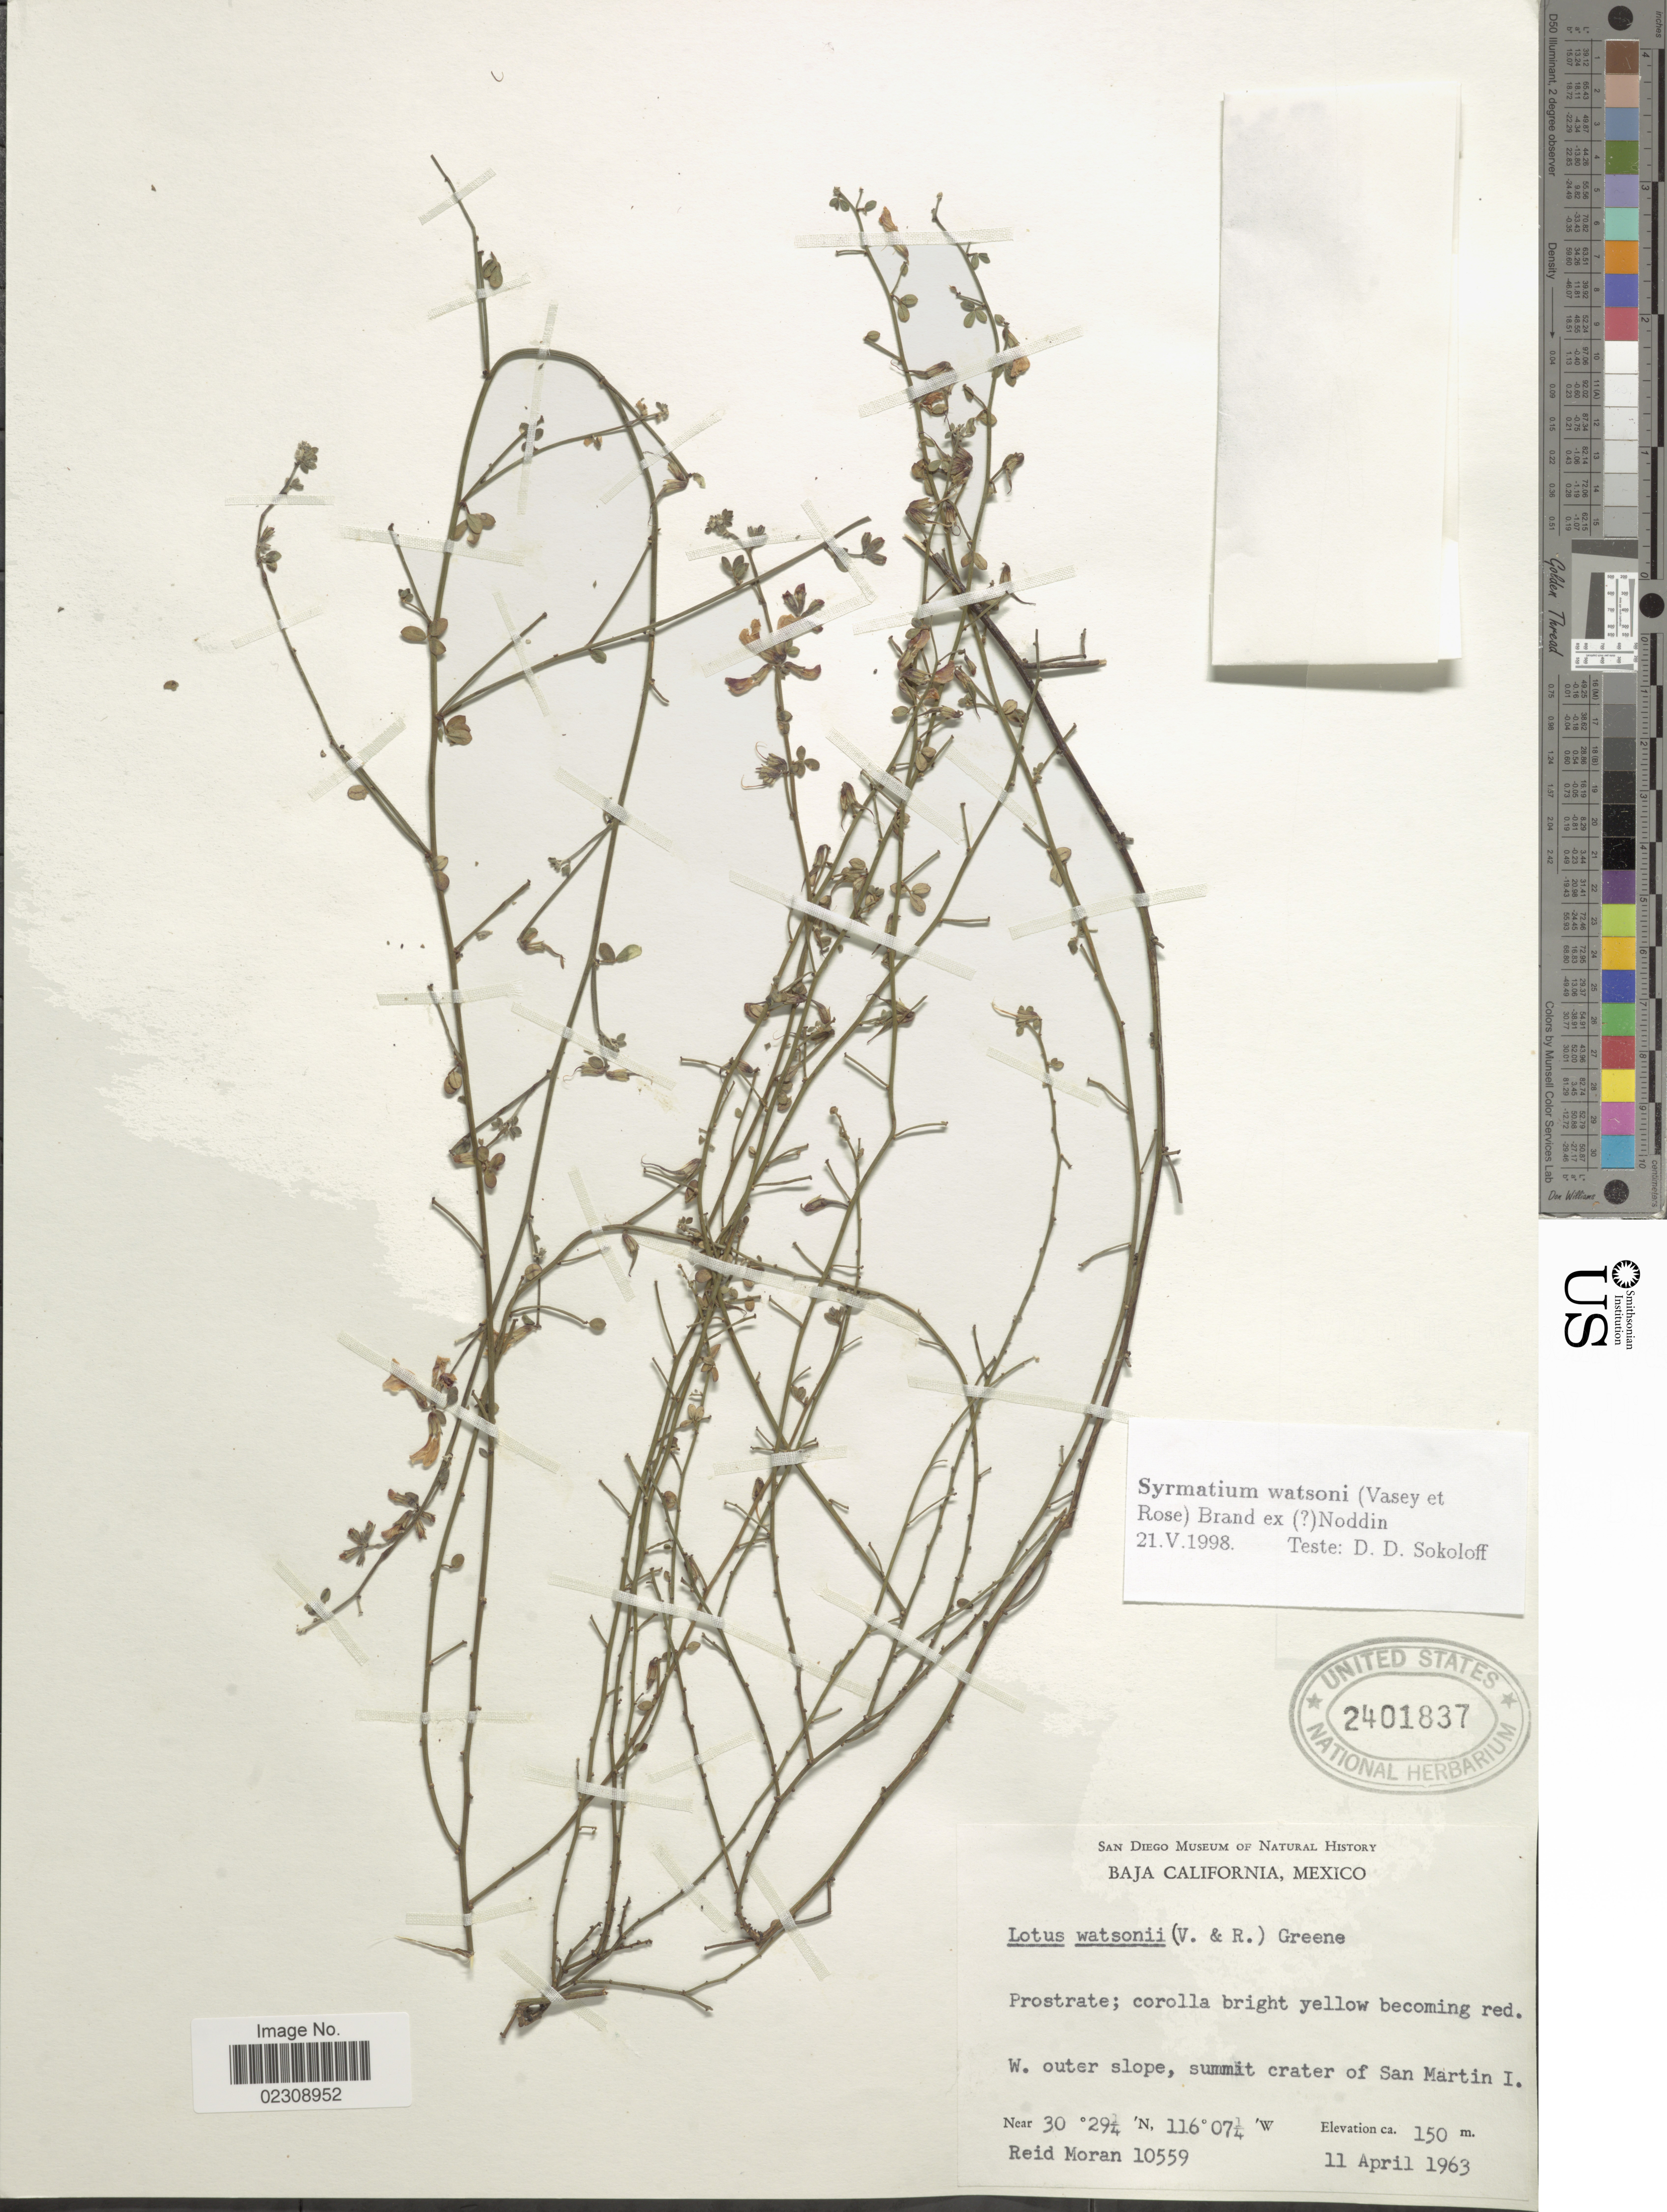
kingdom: Plantae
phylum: Tracheophyta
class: Magnoliopsida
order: Fabales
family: Fabaceae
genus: Syrmatium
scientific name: Syrmatium watsonii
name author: (Vasey & Rose) Brand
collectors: R. V. Moran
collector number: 10559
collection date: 1963-04-11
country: Mexico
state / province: Baja California Norte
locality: W. outer slope, summit crater of San Martin I.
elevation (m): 150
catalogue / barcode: US 2401837